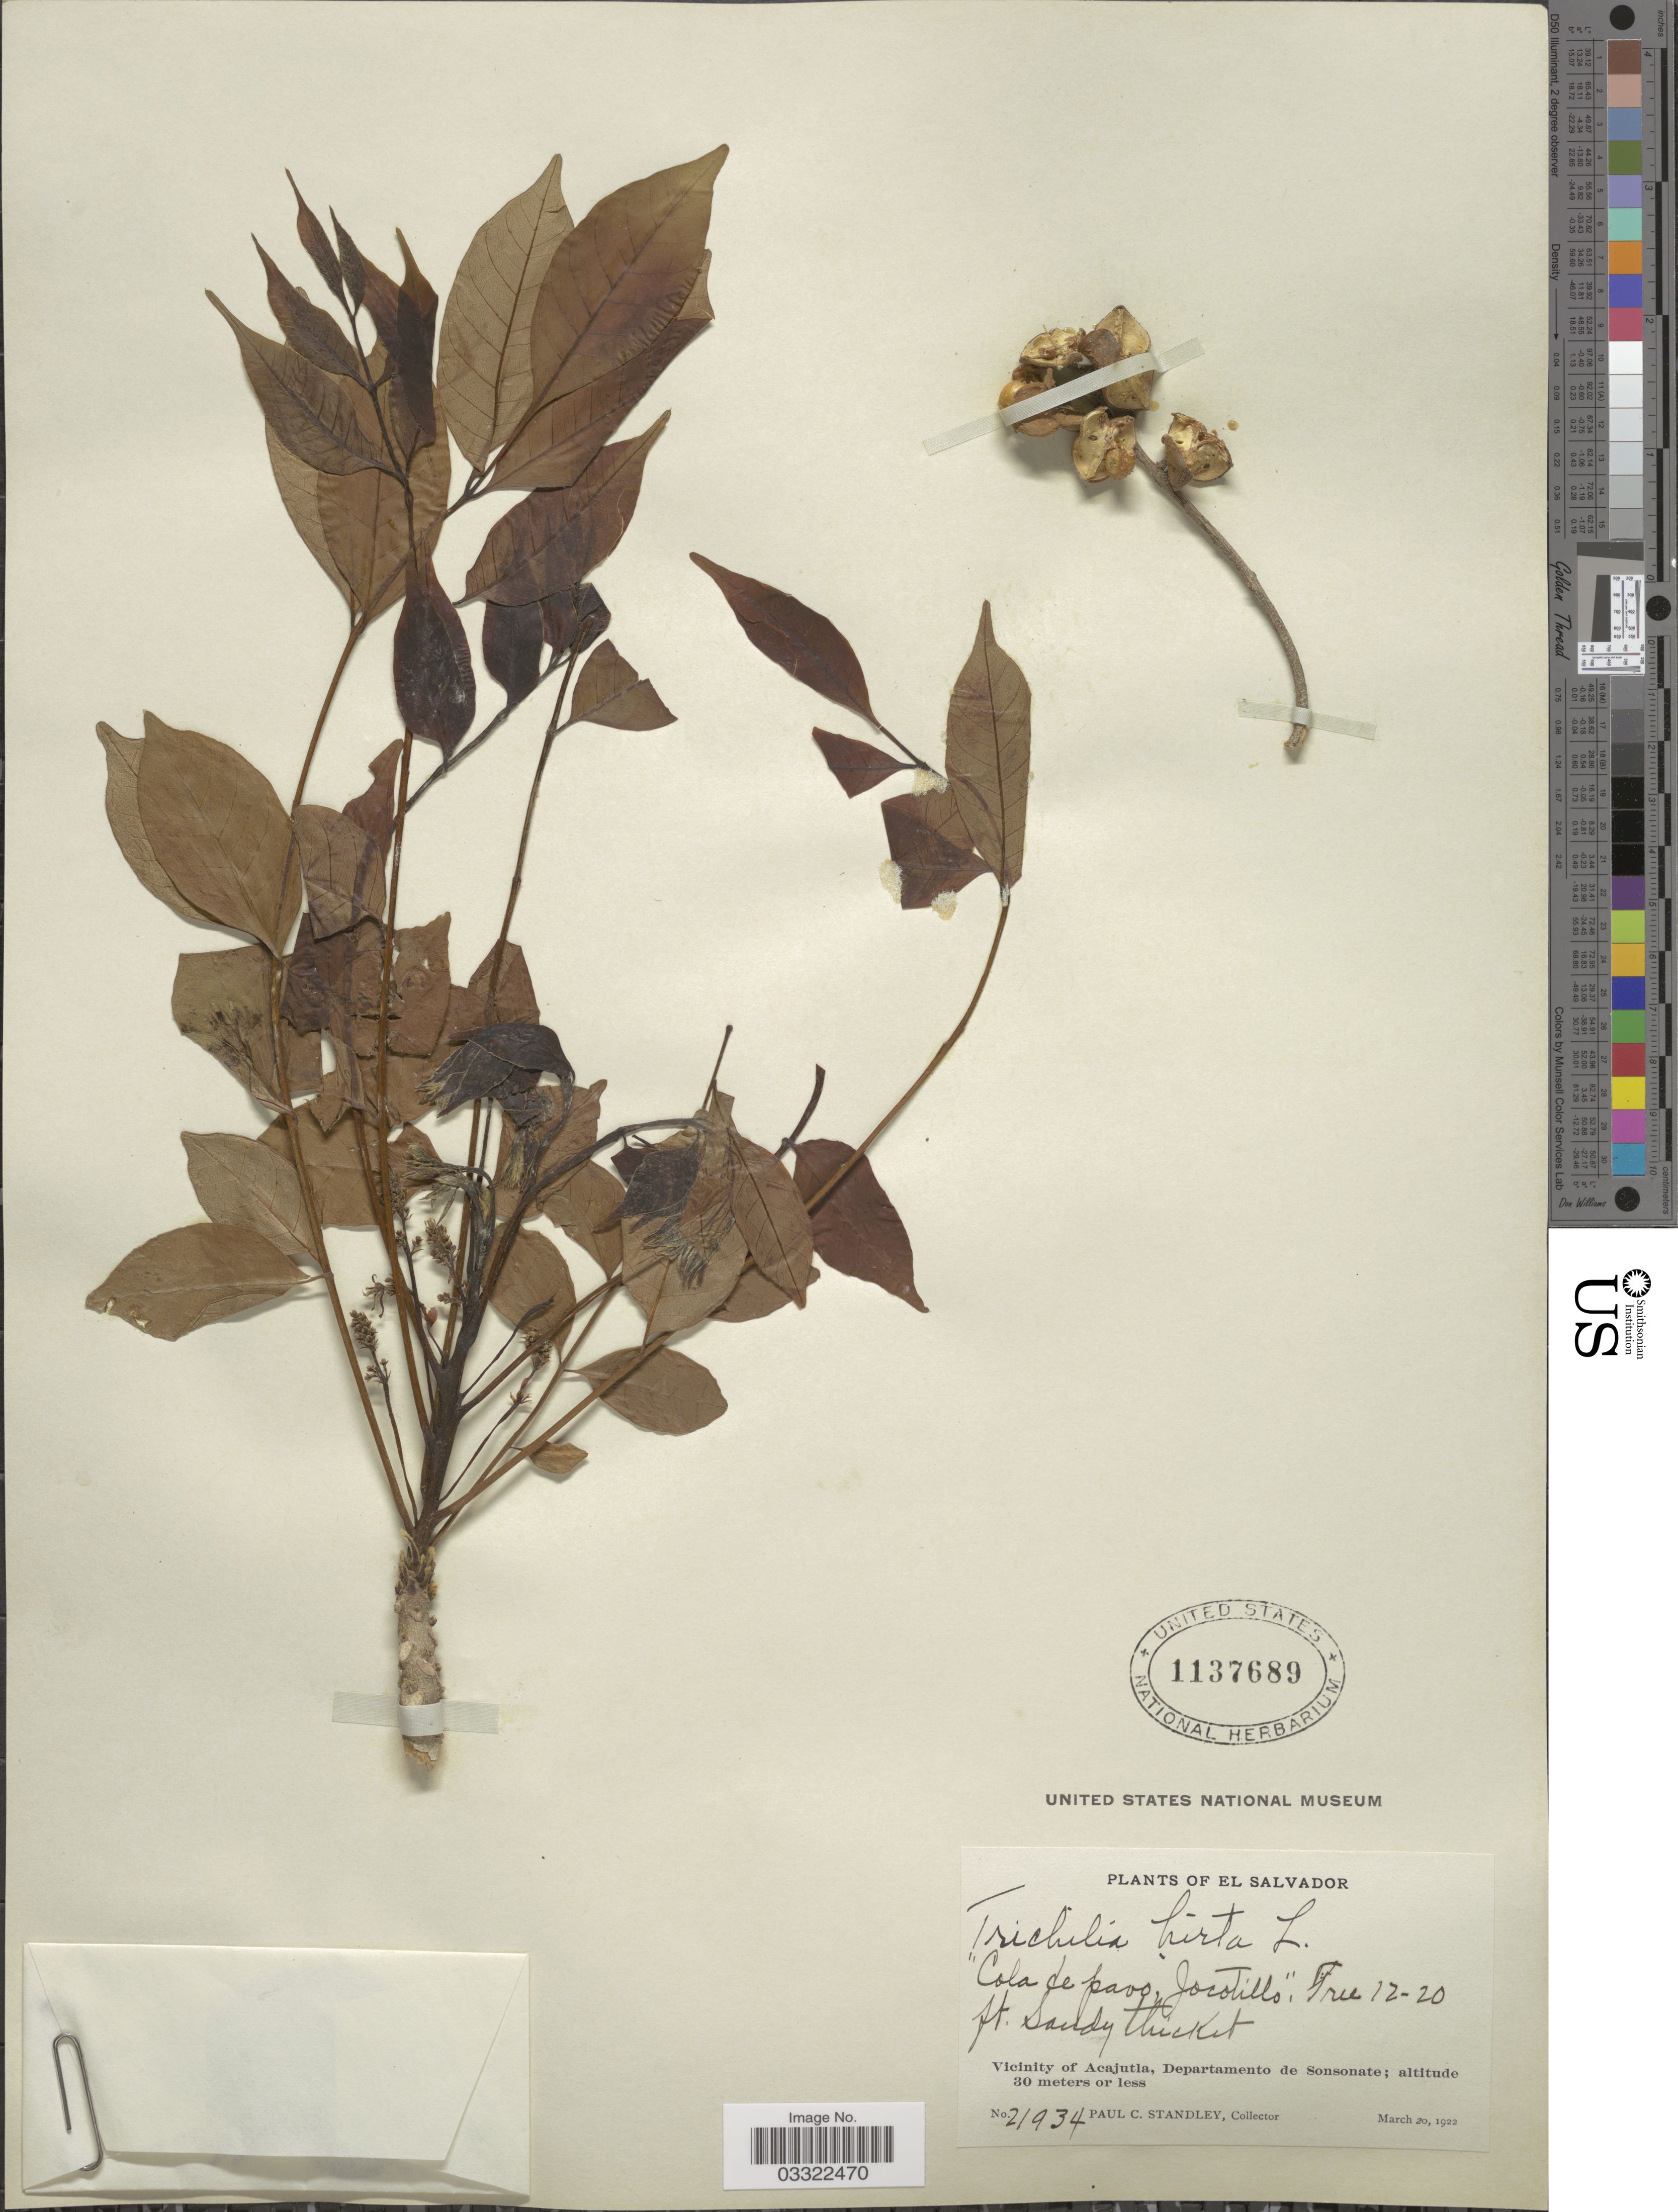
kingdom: Plantae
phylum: Tracheophyta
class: Magnoliopsida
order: Sapindales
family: Meliaceae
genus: Trichilia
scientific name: Trichilia hirta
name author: L.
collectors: P. C. Standley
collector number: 21934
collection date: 1922-03-20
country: El Salvador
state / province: Sonsonate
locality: Vicinity of Acajutla, Departamento de Sonsonate.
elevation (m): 30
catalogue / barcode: US 1137689